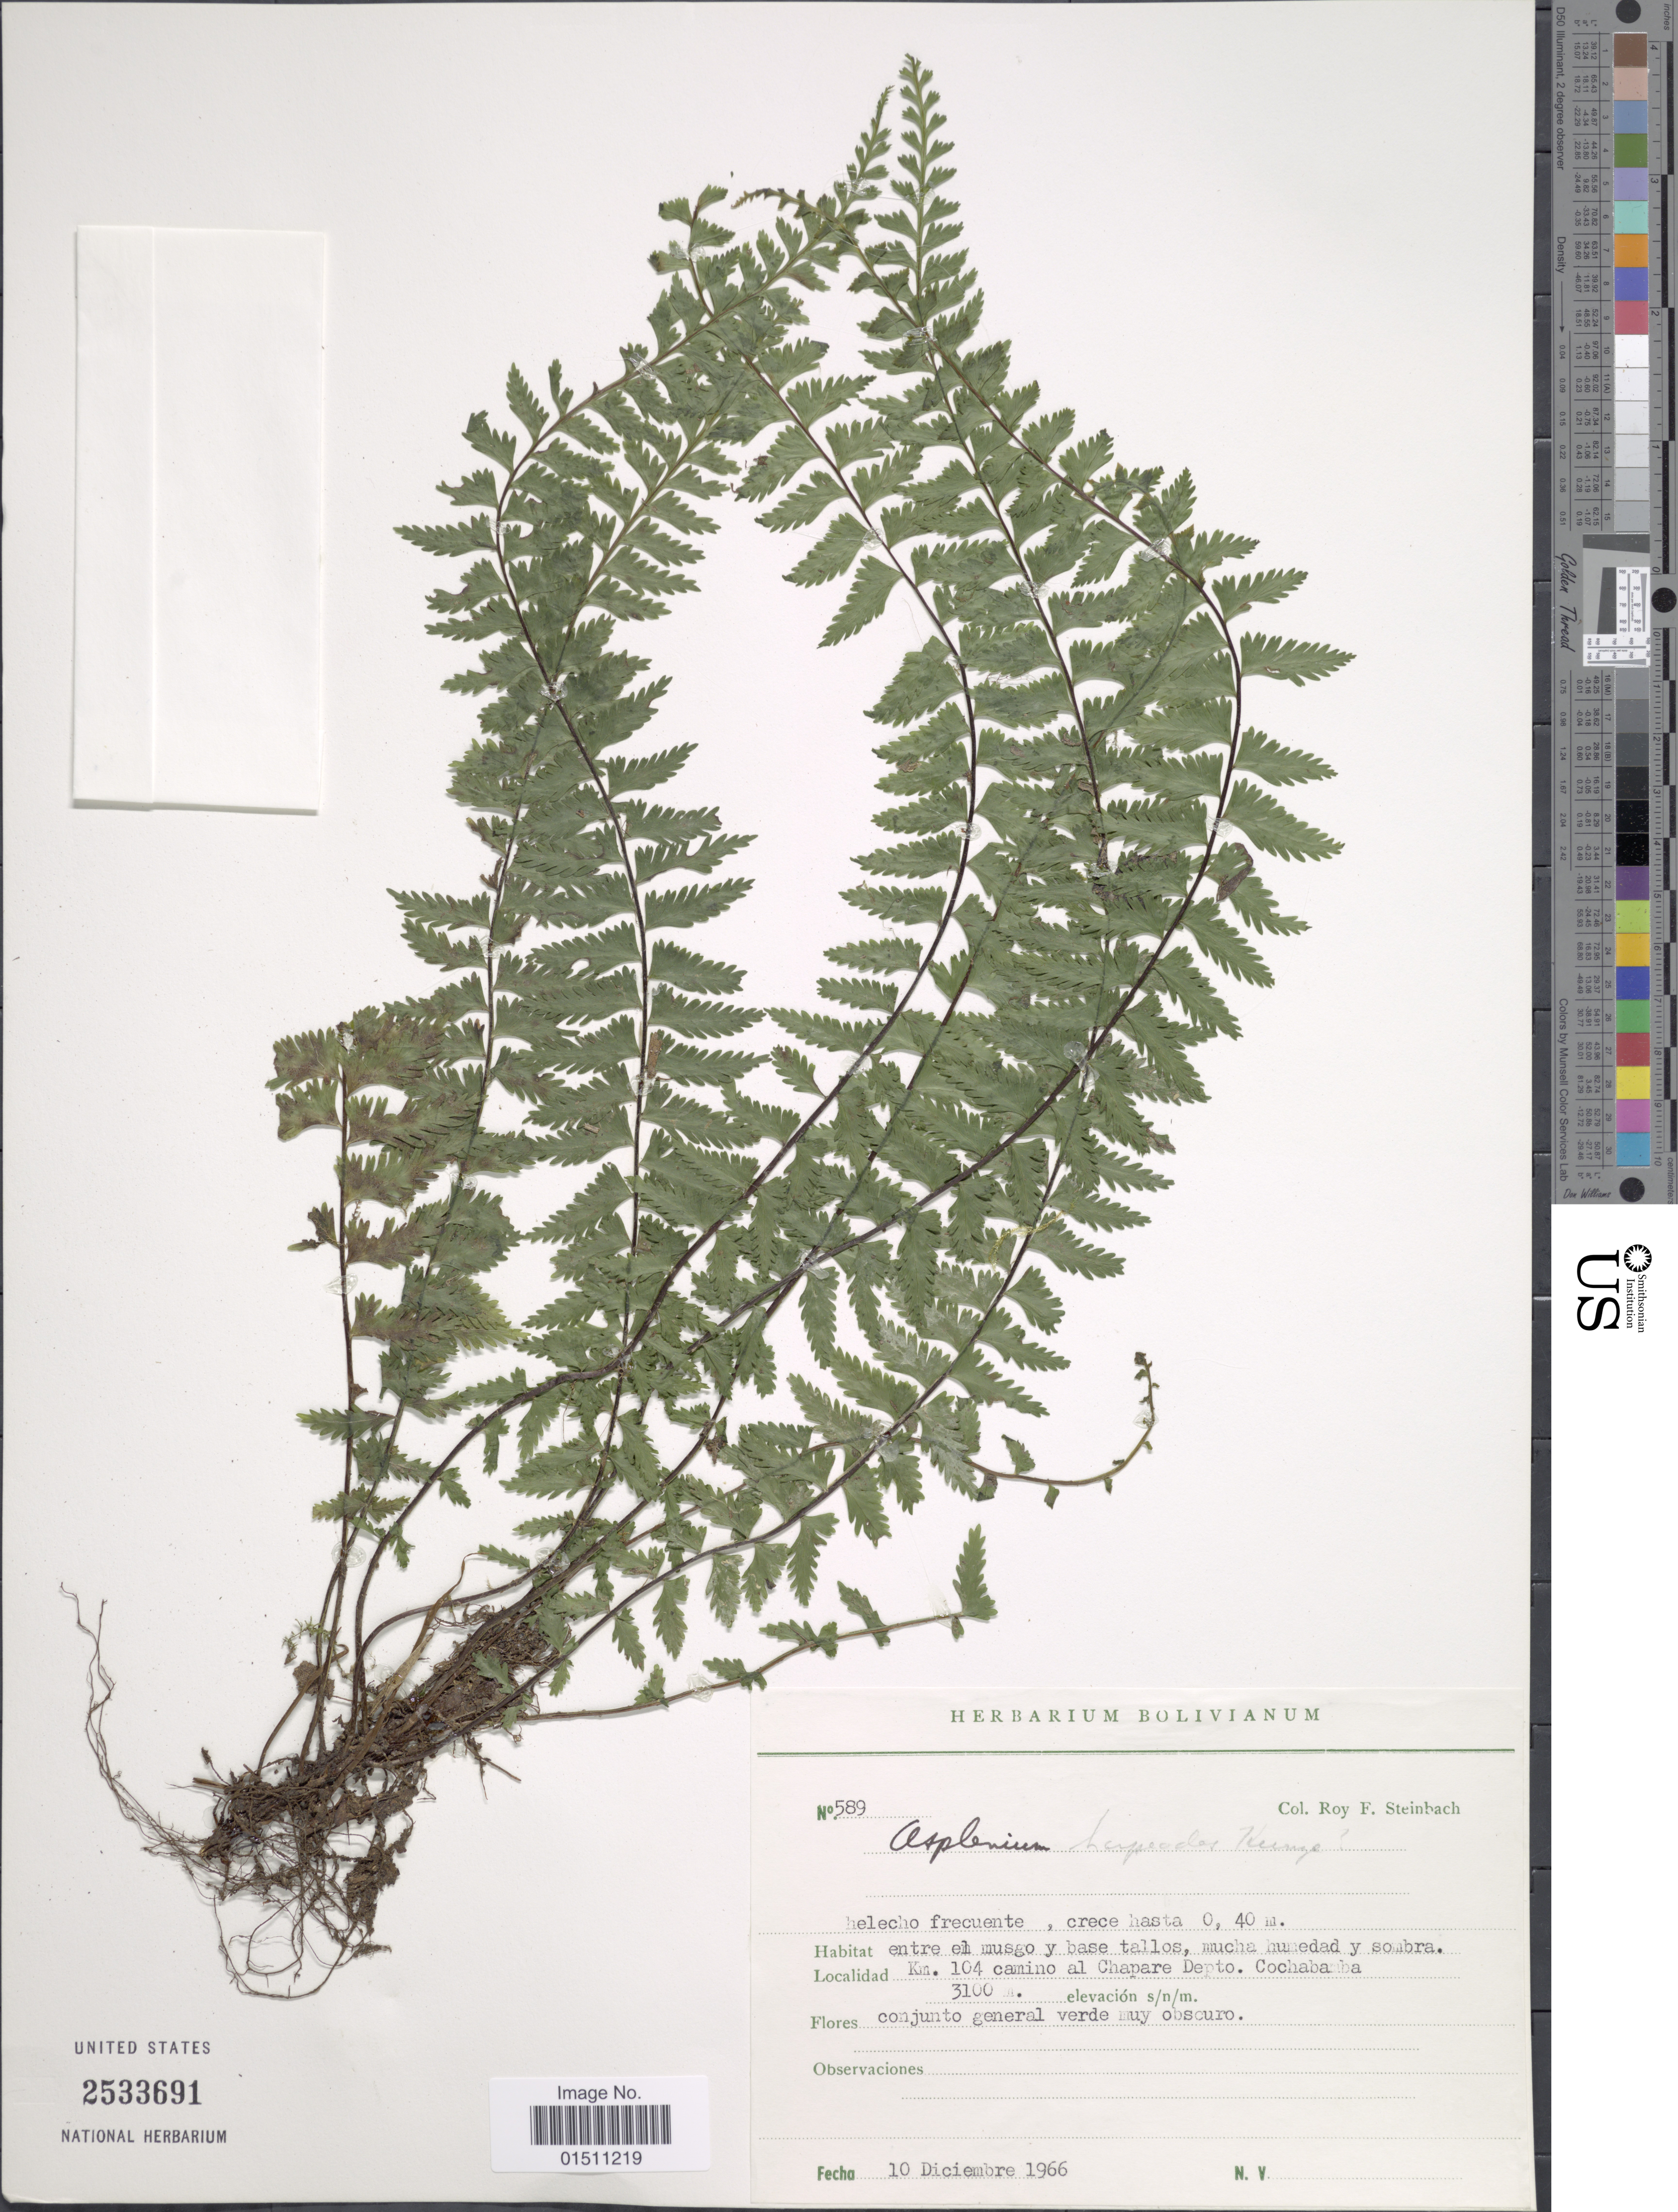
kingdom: Plantae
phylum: Tracheophyta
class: Polypodiopsida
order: Polypodiales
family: Aspleniaceae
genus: Asplenium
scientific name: Asplenium harpeodes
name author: Kunze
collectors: R. F. Steinbach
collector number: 589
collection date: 1966-12-10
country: Bolivia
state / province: Cochabamba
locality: Bolivia, Km. 104 camino al Chapare Depto. Cochabamba.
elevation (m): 3100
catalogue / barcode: US 2533691